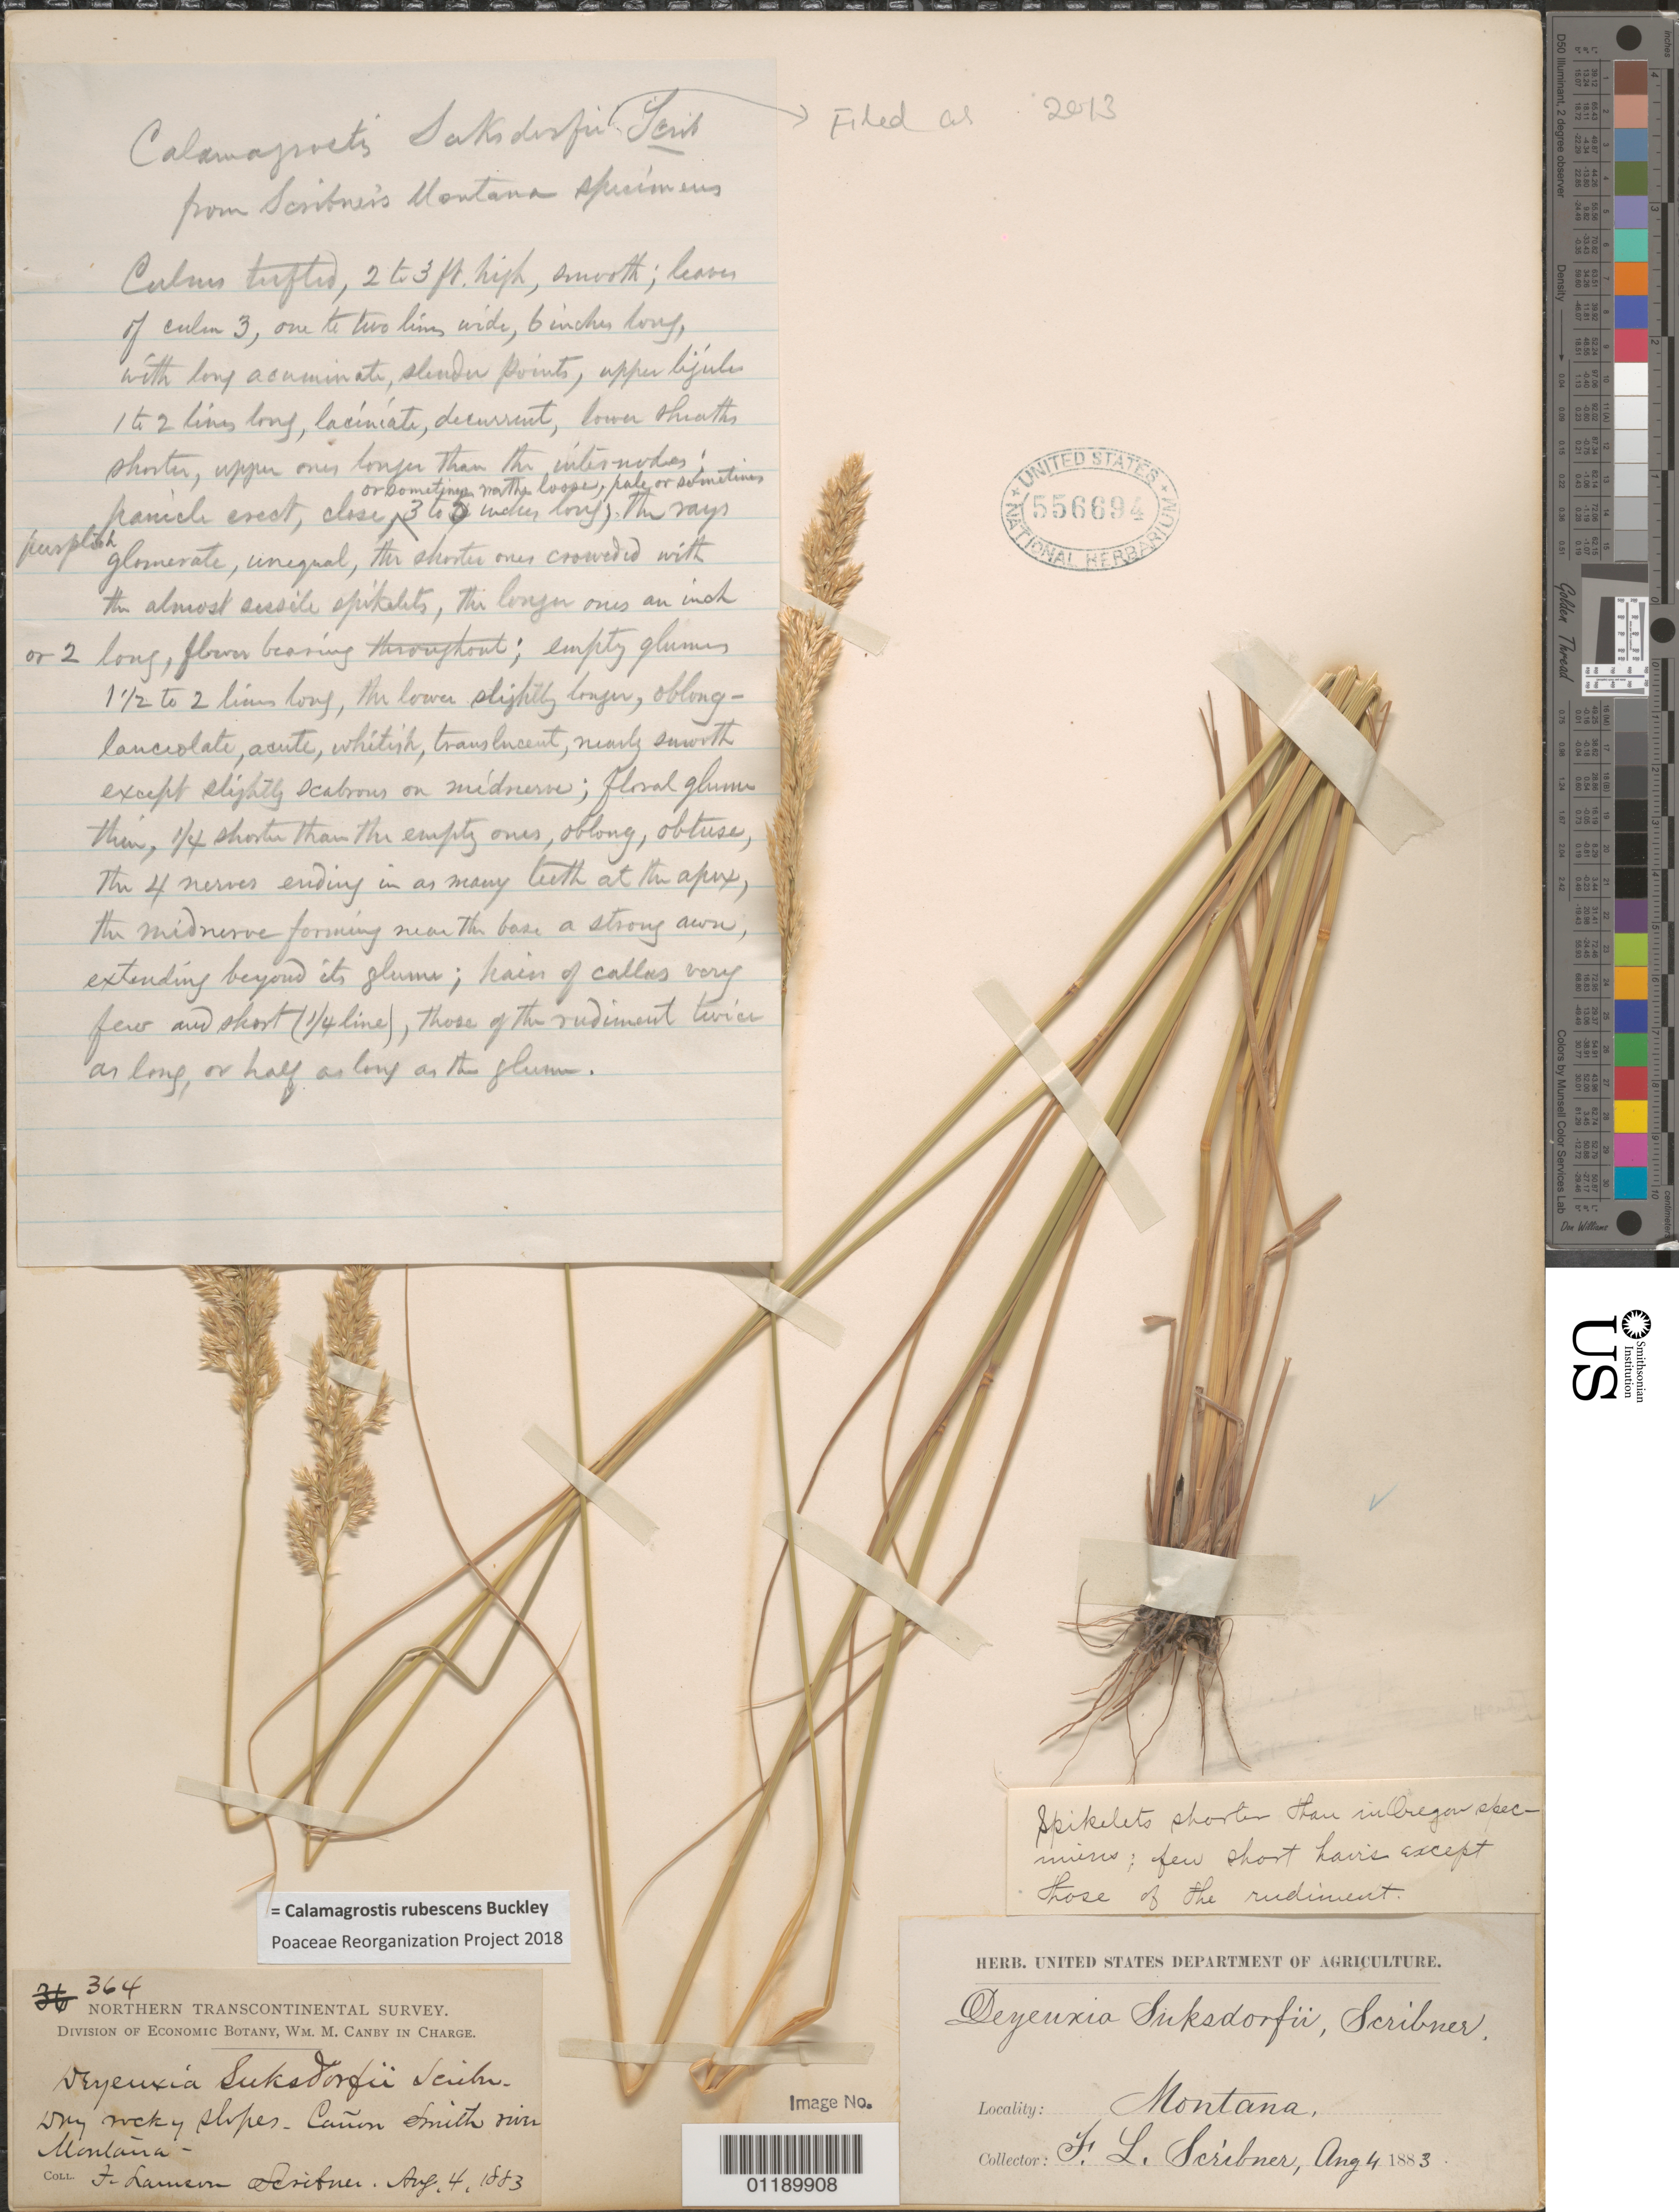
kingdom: Plantae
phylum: Tracheophyta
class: Liliopsida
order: Poales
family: Poaceae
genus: Calamagrostis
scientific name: Calamagrostis rubescens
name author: Buckley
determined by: Poaceae Reorganization Project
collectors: F. L. Scribner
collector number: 364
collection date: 1883-08-04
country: United States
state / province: Montana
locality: Canyon Smith River.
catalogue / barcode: US 556694